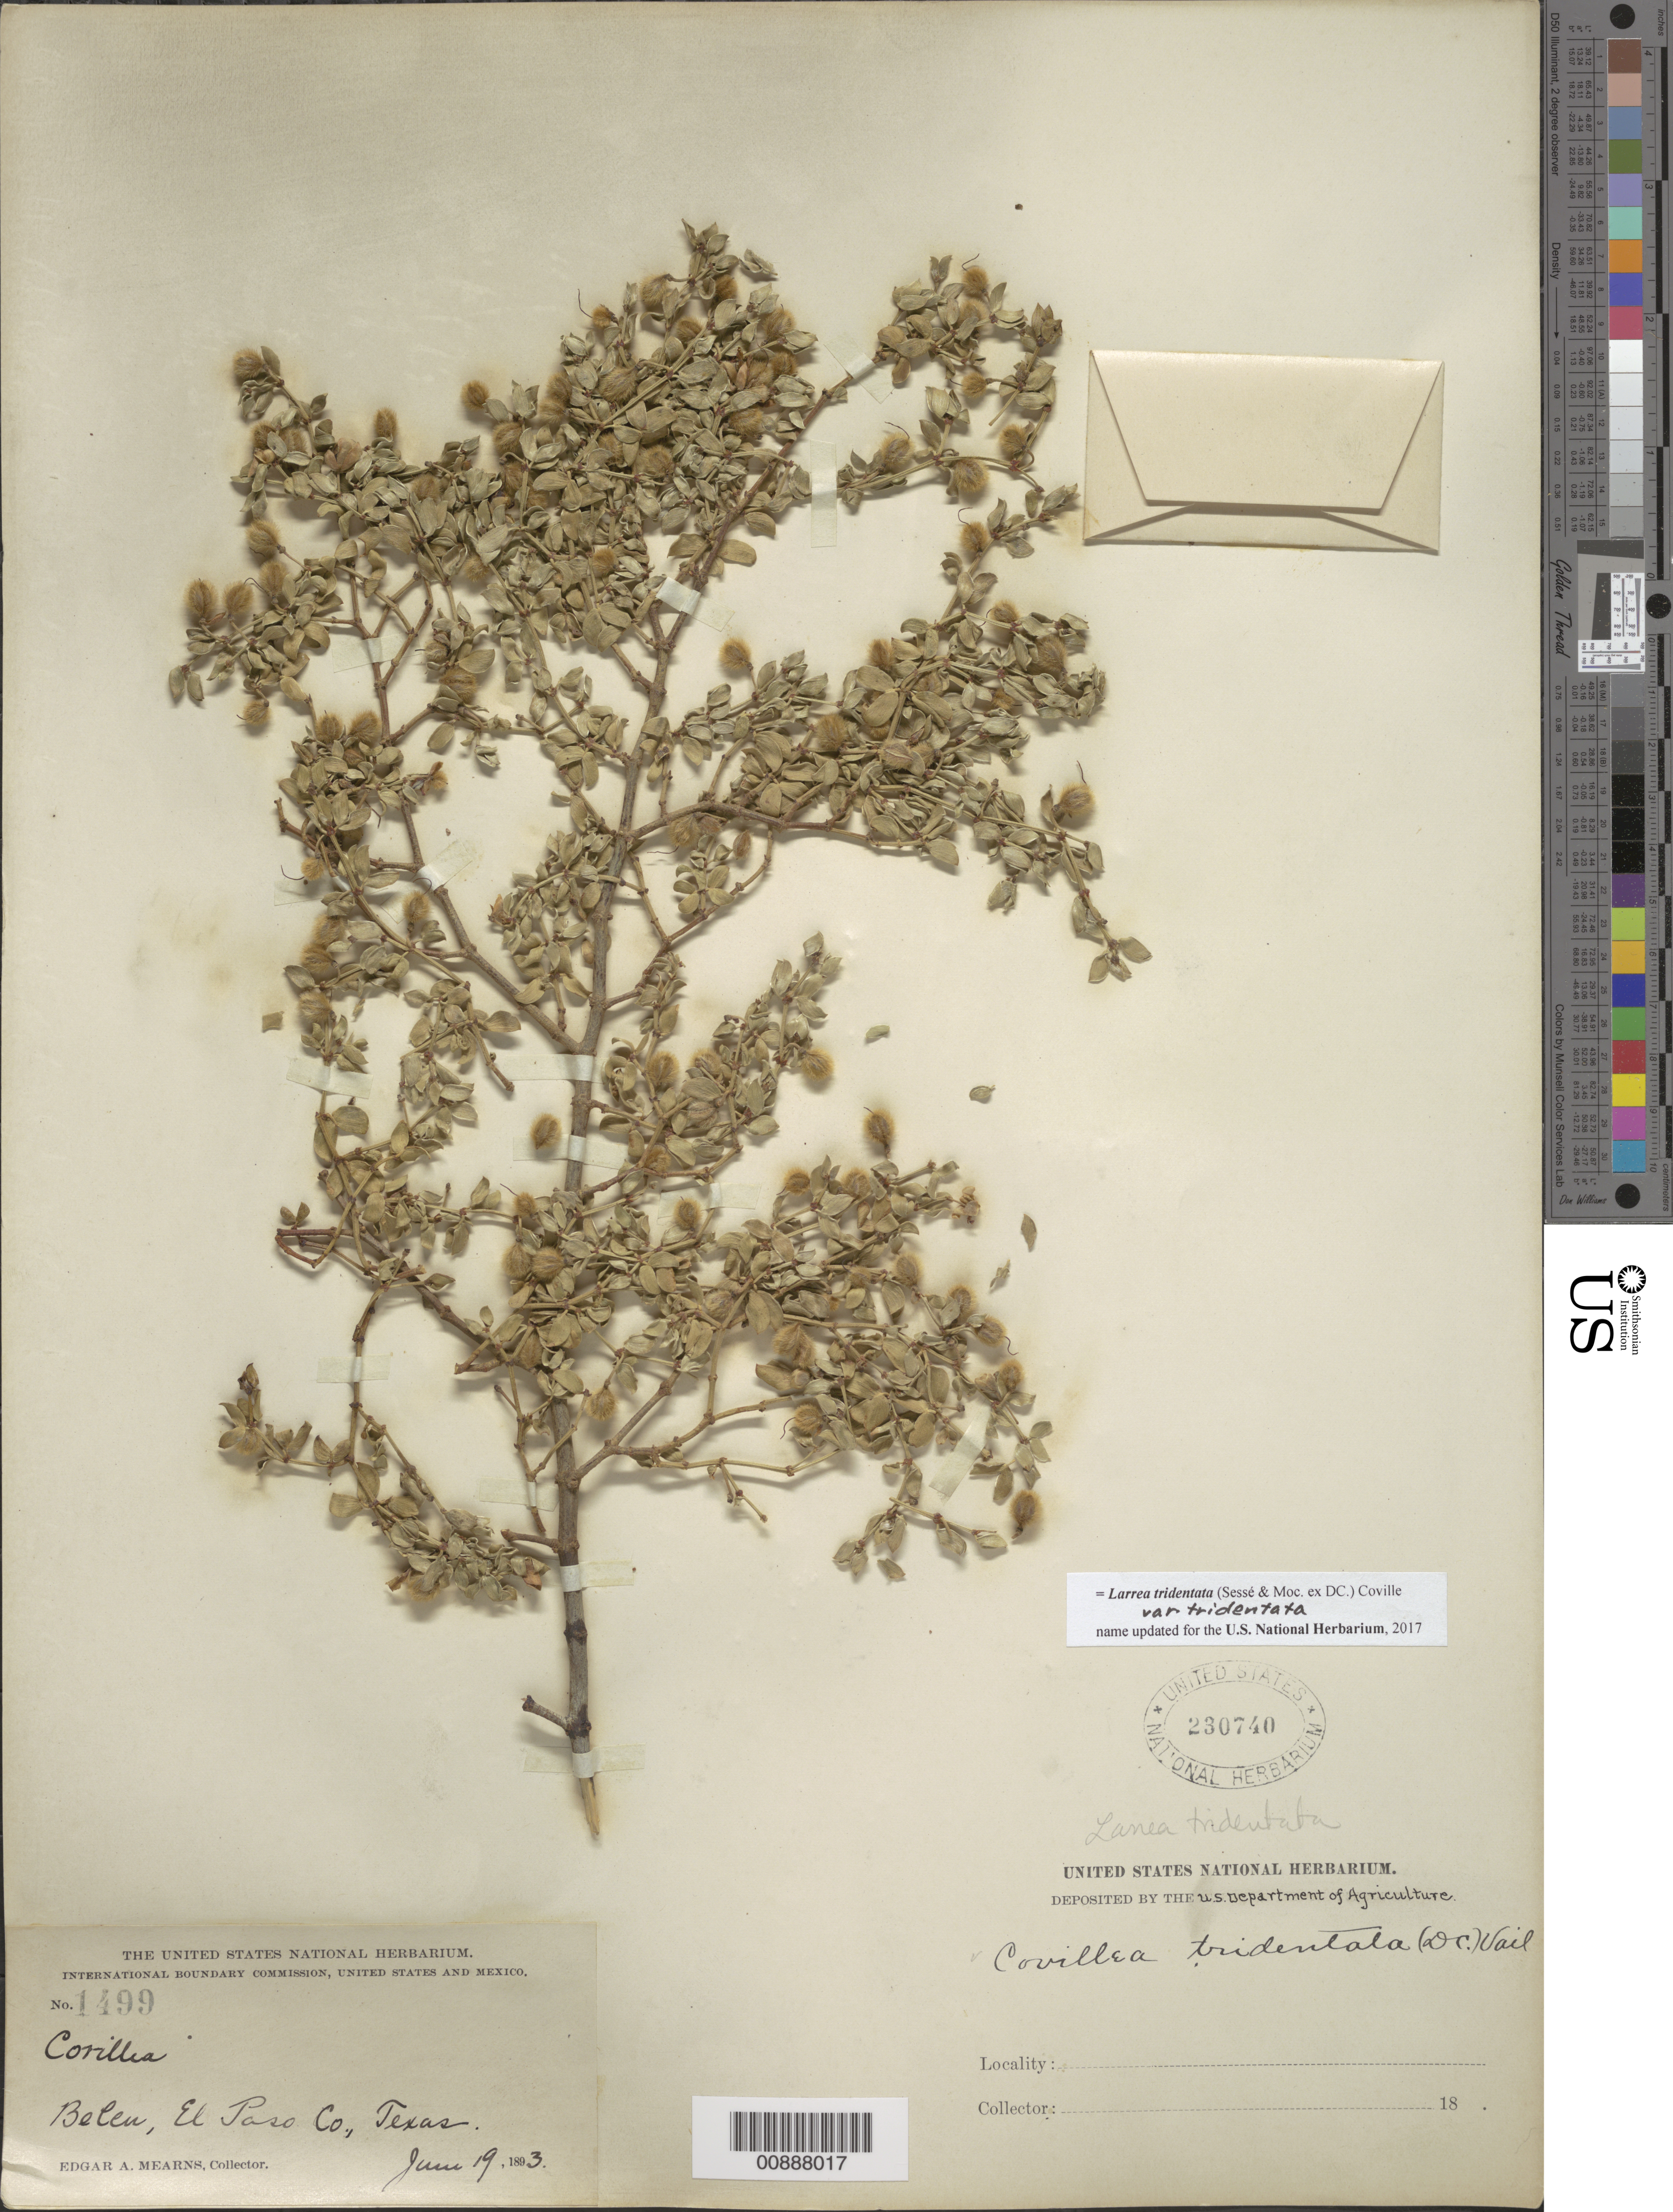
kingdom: Plantae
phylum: Tracheophyta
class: Magnoliopsida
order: Zygophyllales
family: Zygophyllaceae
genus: Larrea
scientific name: Larrea tridentata var. tridentata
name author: (Sessé & Moc. ex DC.) Coville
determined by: Strong, M. T., (US), Smithsonian Institution - National Museum of Natural History (UNITED STATES)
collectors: E. A. Mearns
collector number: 1499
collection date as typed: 19 Jun 1893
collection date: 1893-06-19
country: United States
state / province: Texas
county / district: El Paso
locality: Belen, El Paso County, Texas.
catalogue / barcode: US 230740